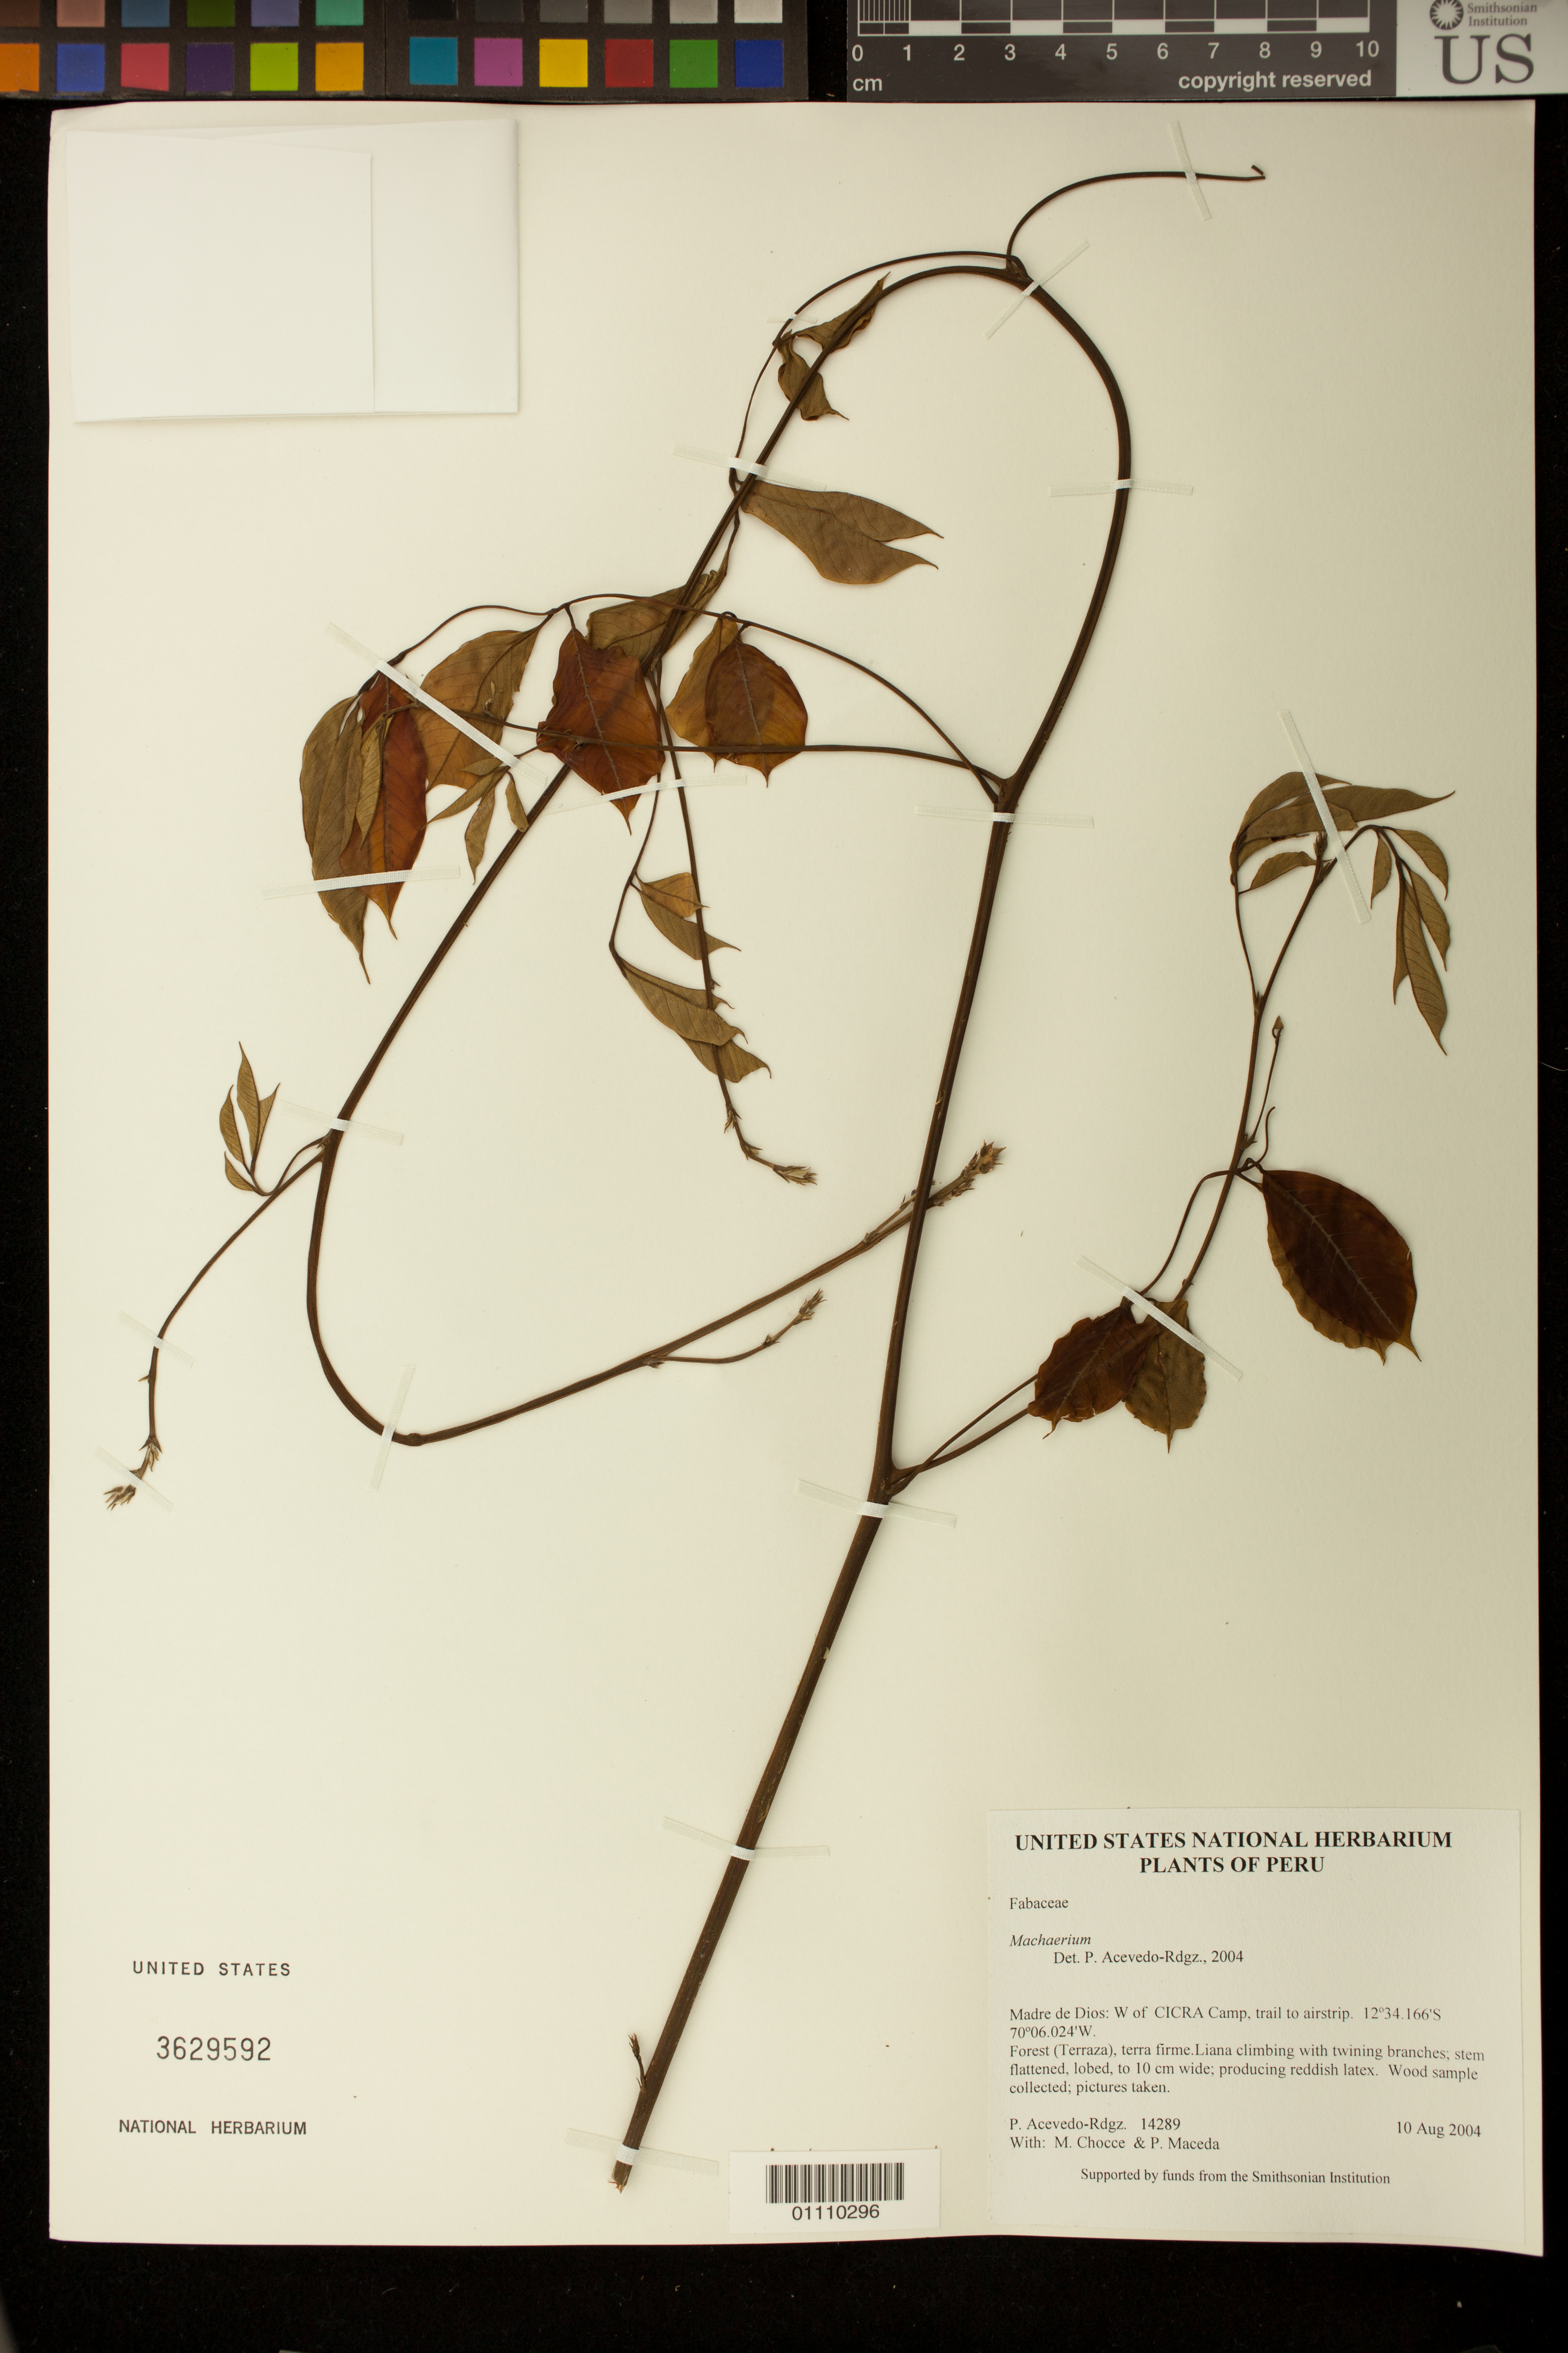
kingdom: Plantae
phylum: Tracheophyta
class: Magnoliopsida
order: Fabales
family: Fabaceae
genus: Machaerium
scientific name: Machaerium latifolium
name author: Rusby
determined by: Acevedo-Rodríguez, P., (BOT), Smithsonian Institution - National Museum of Natural History (UNITED STATES)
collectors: P. Acevedo-Rodr., M. Chocce & P. Maceda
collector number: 14289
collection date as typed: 10 Aug 2004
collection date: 2004-08-10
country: Peru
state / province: Madre de Dios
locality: Madre de Dios: W of CICRA Camp, trail to airstrip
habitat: Forest (Terraza), terra firme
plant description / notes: MO, US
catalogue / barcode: US 3629592